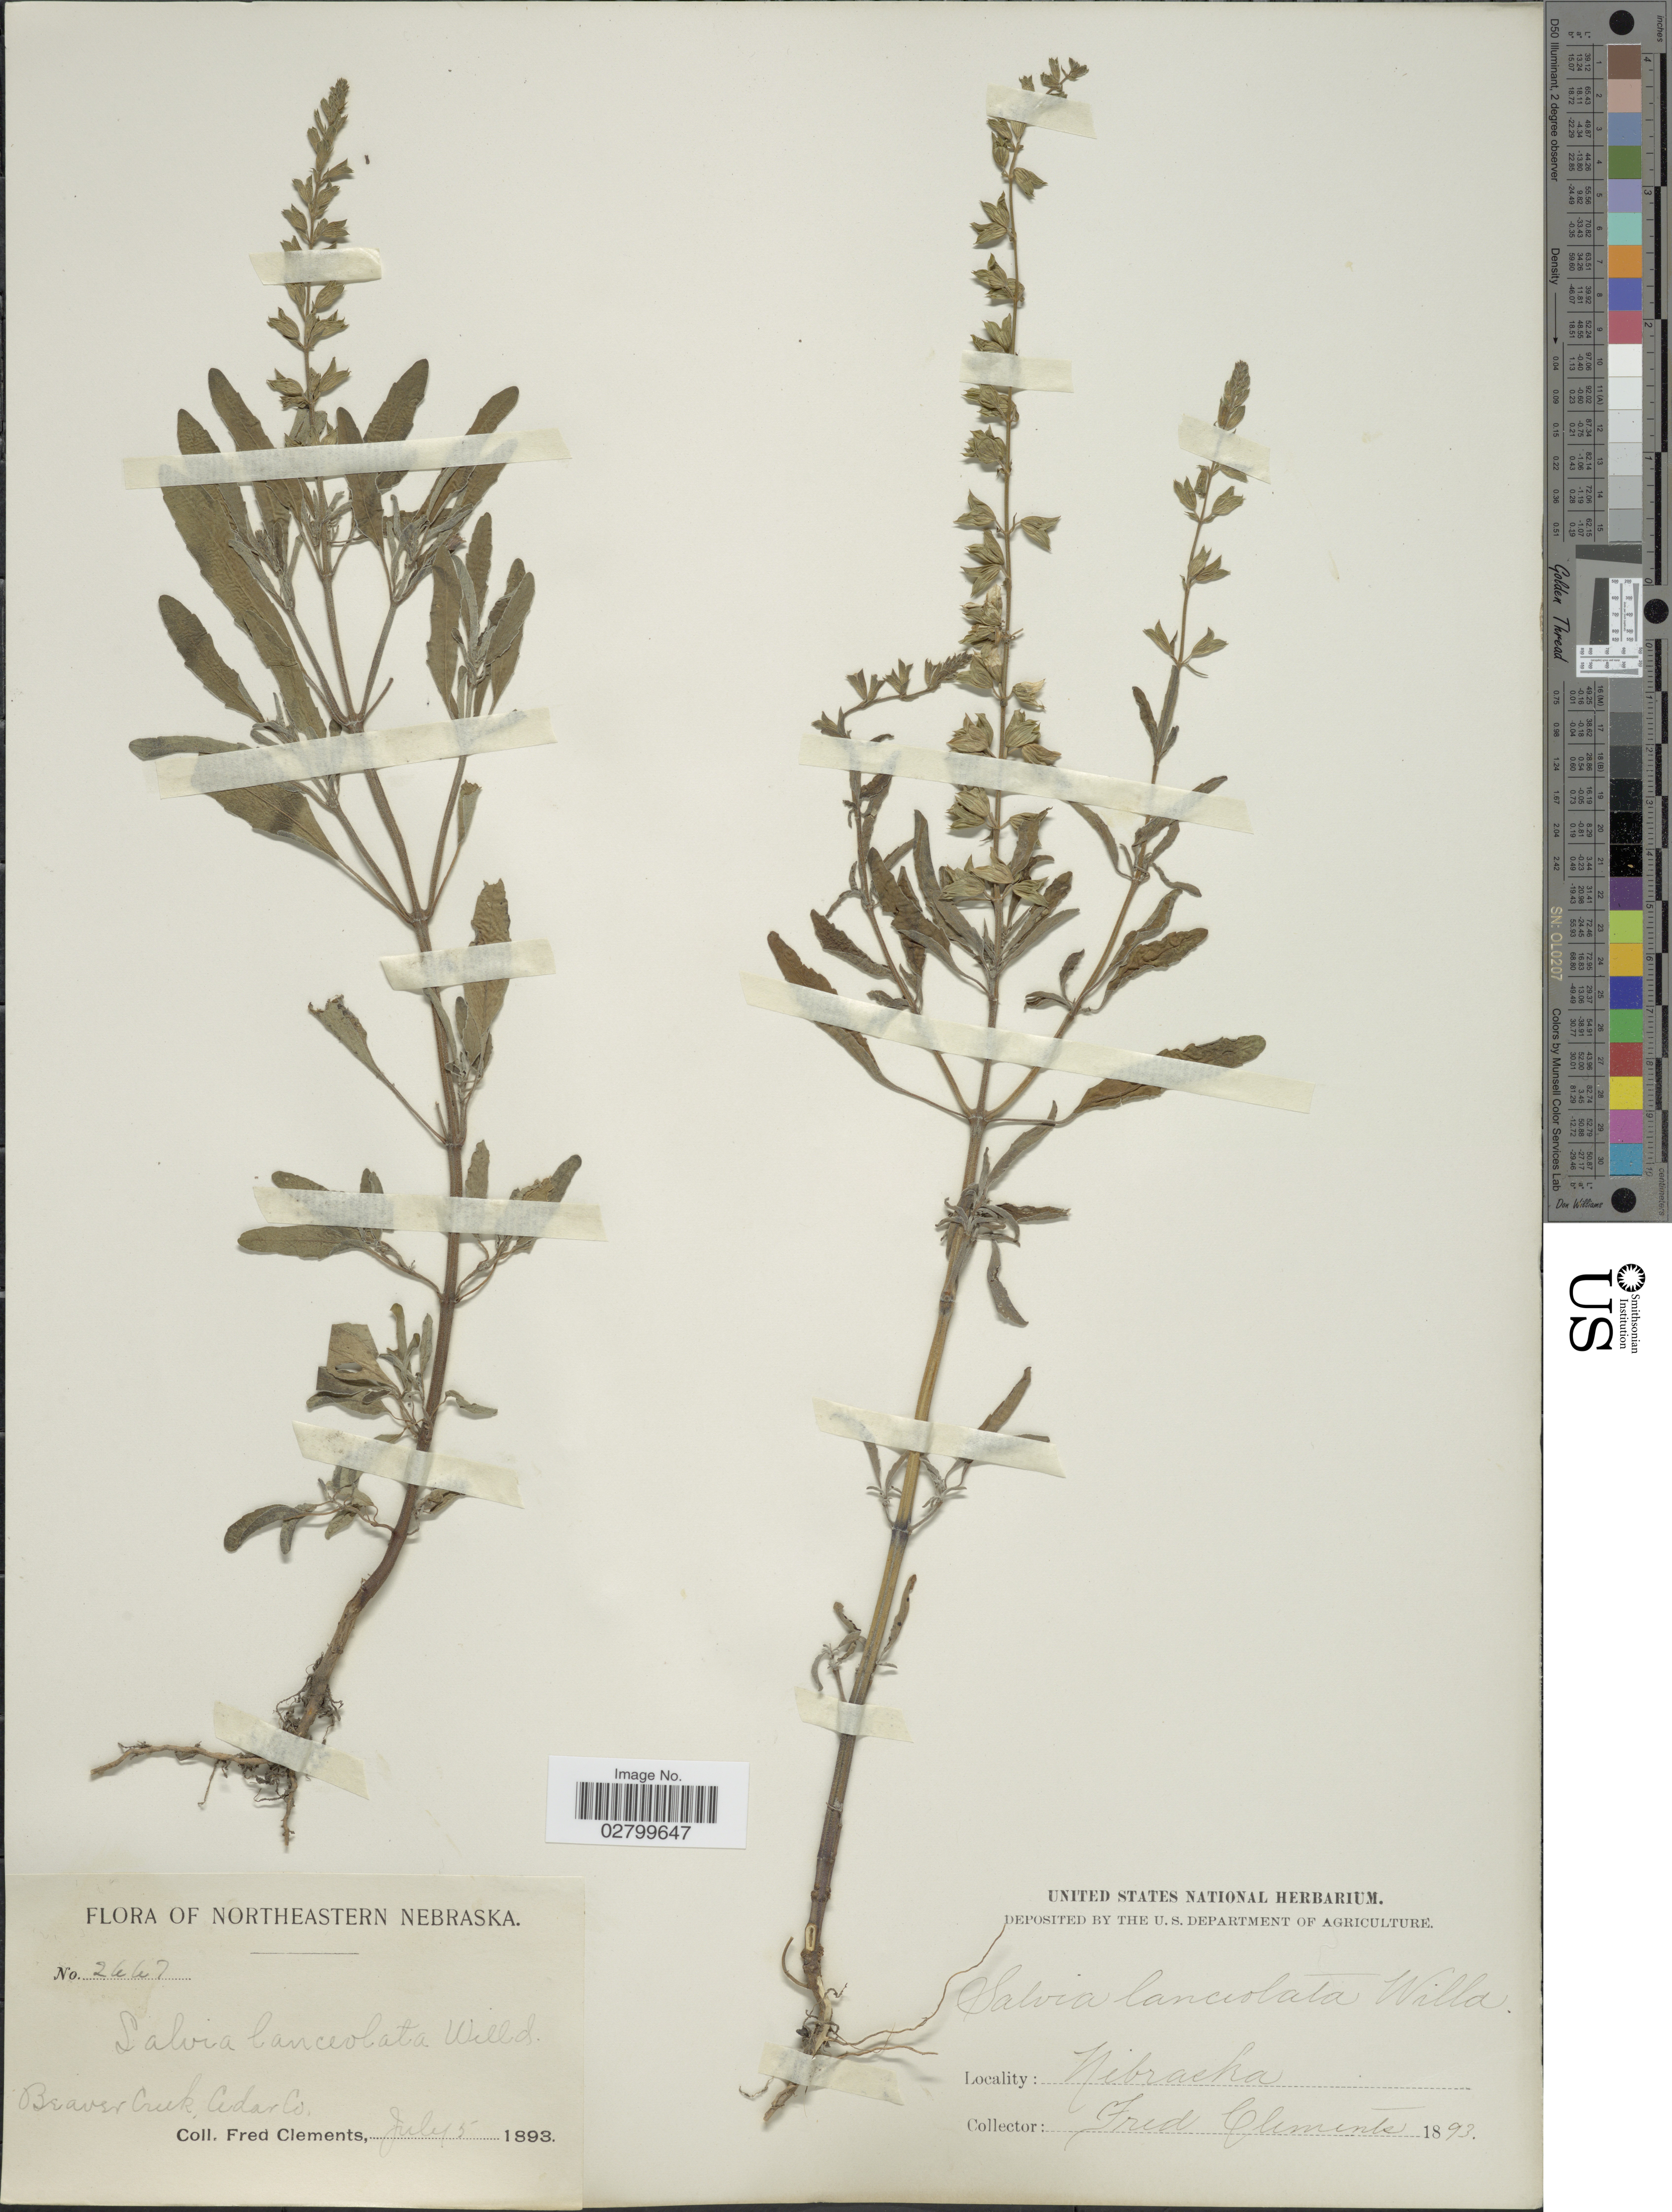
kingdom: Plantae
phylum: Tracheophyta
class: Magnoliopsida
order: Lamiales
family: Lamiaceae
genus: Salvia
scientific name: Salvia lanceolata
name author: Brouss.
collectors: F. Clements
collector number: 2447*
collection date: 1893-07-05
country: United States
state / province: Nebraska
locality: Northeastern Nebraska. Beaver Creek, Cedar Co.